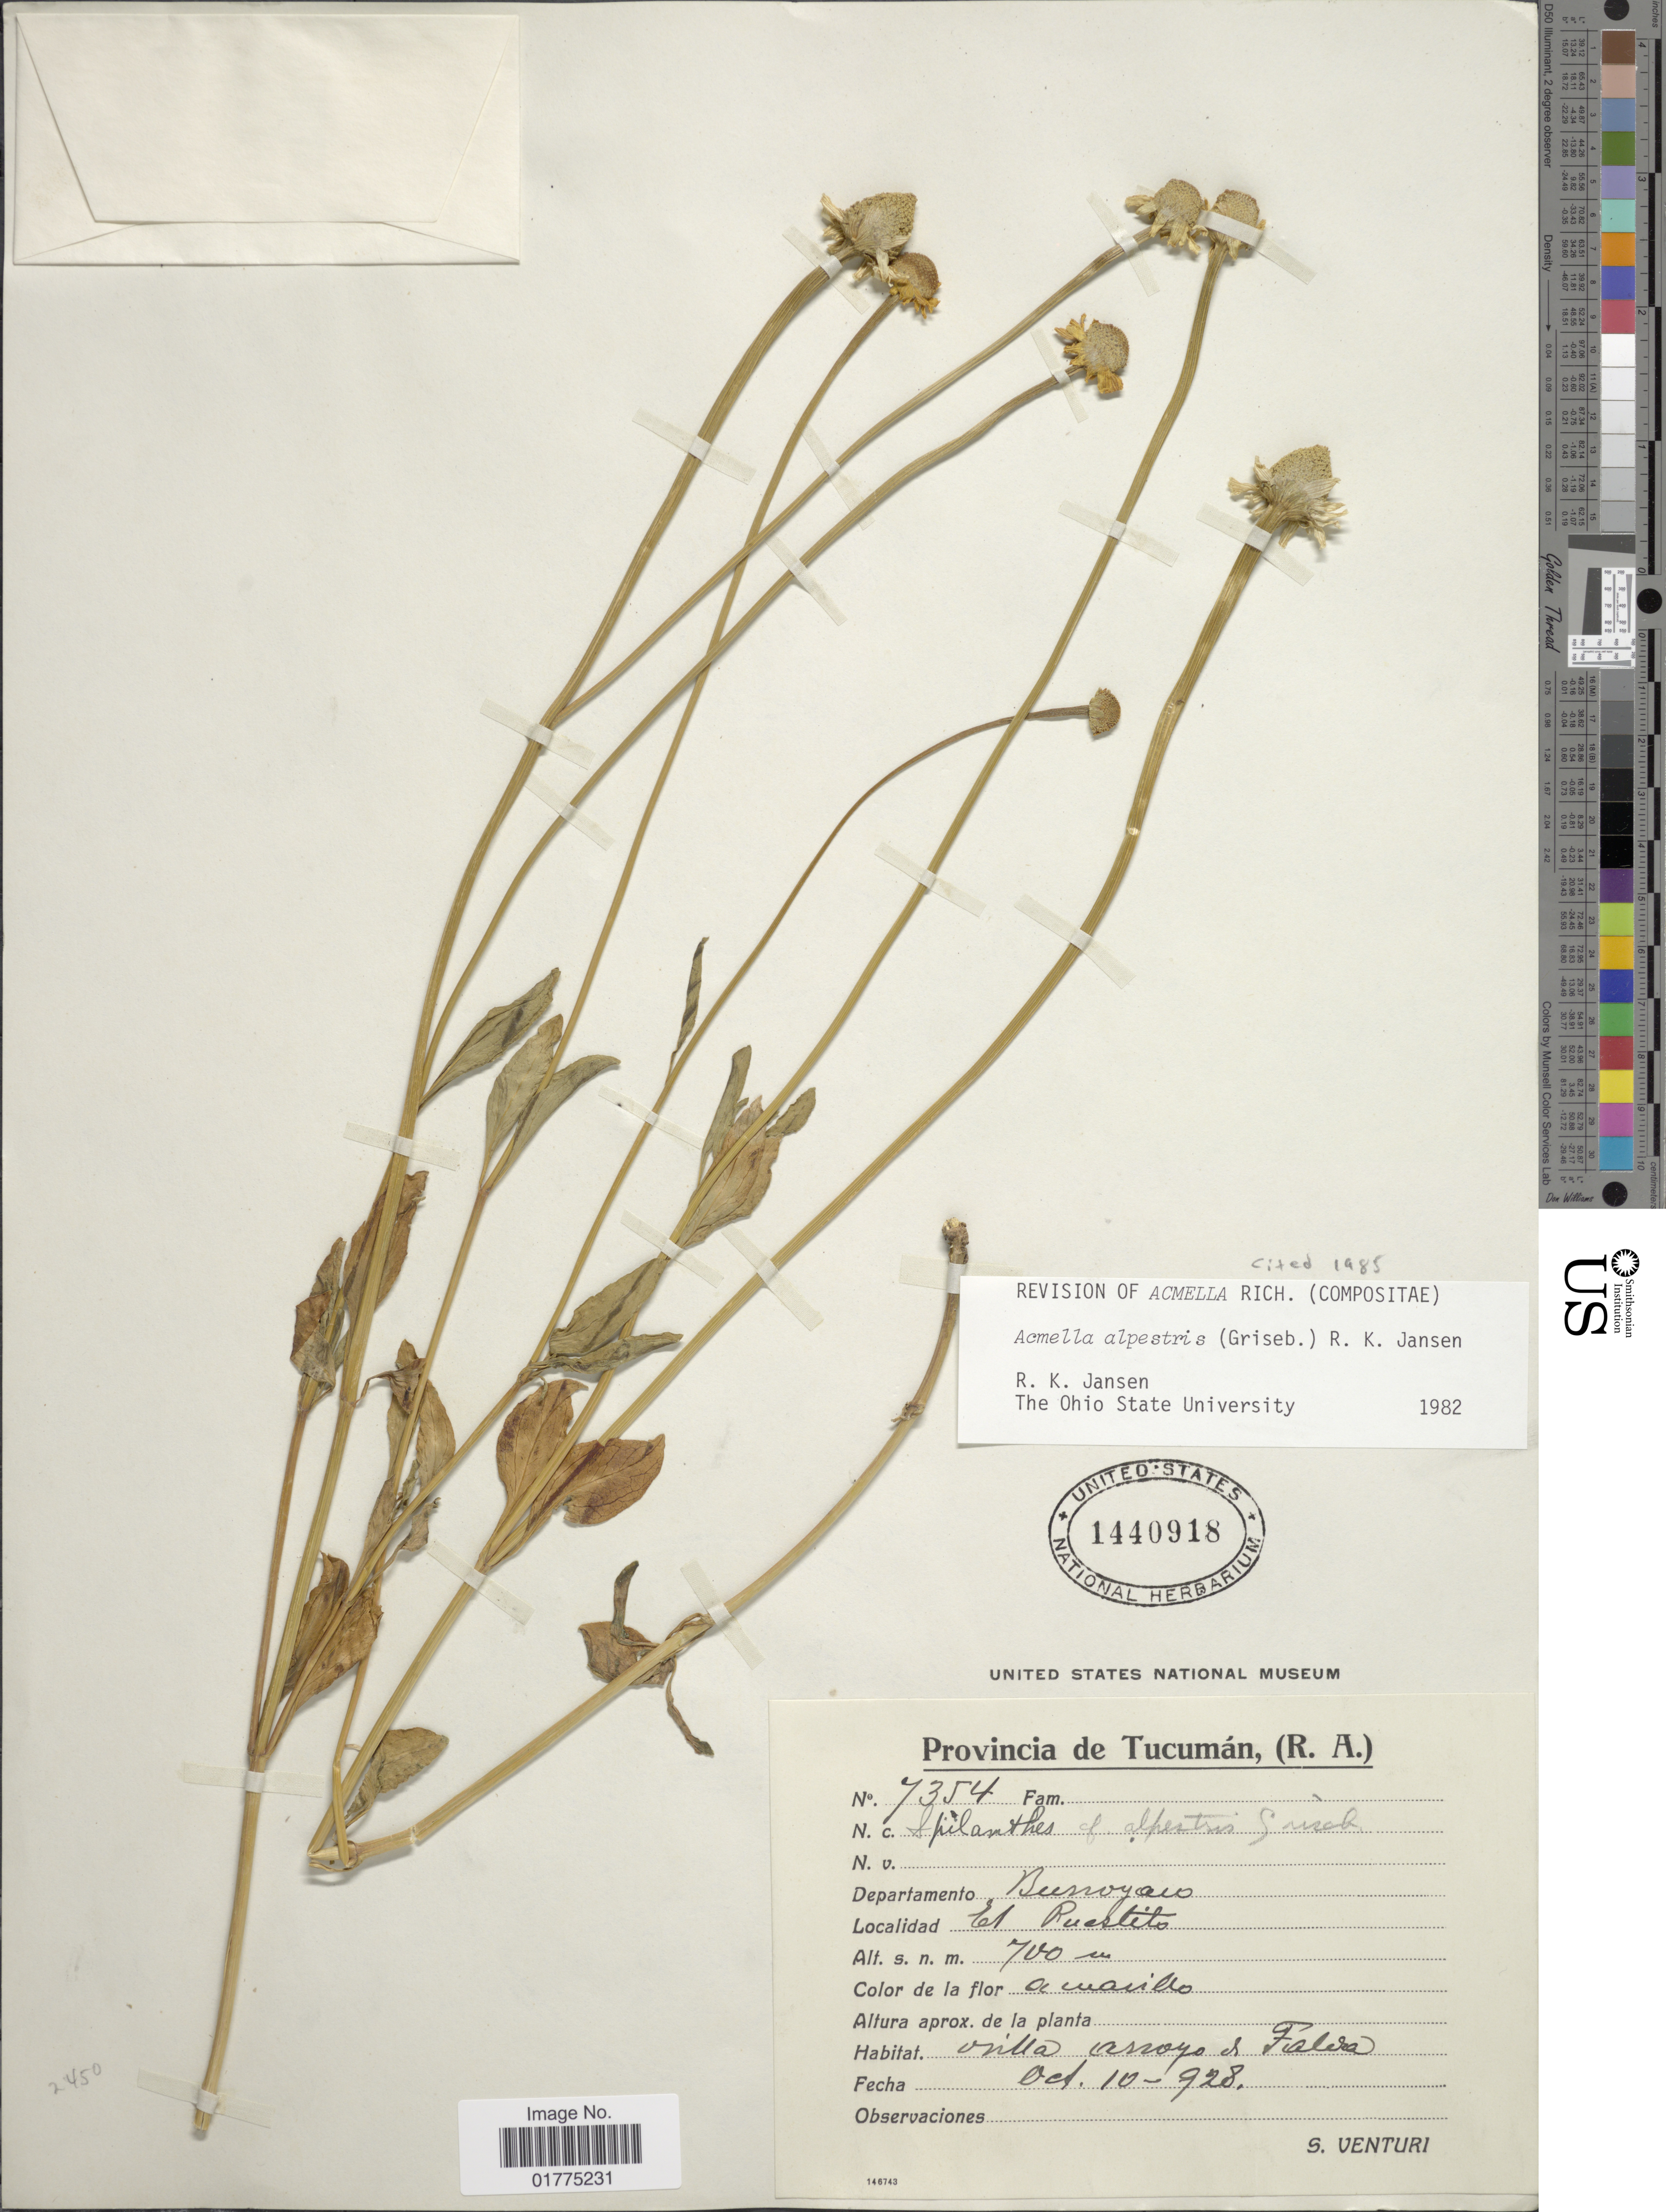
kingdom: Plantae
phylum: Tracheophyta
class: Magnoliopsida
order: Asterales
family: Asteraceae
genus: Acmella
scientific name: Acmella alpestris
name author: (Griseb.) R.K. Jansen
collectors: S. Venturi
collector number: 7354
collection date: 1928-10-10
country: Argentina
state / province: Tucuman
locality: Provincia de Tucuman, (R. A.) Departamento Burroyaco, El Puestilo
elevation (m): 700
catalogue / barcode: US 1440918